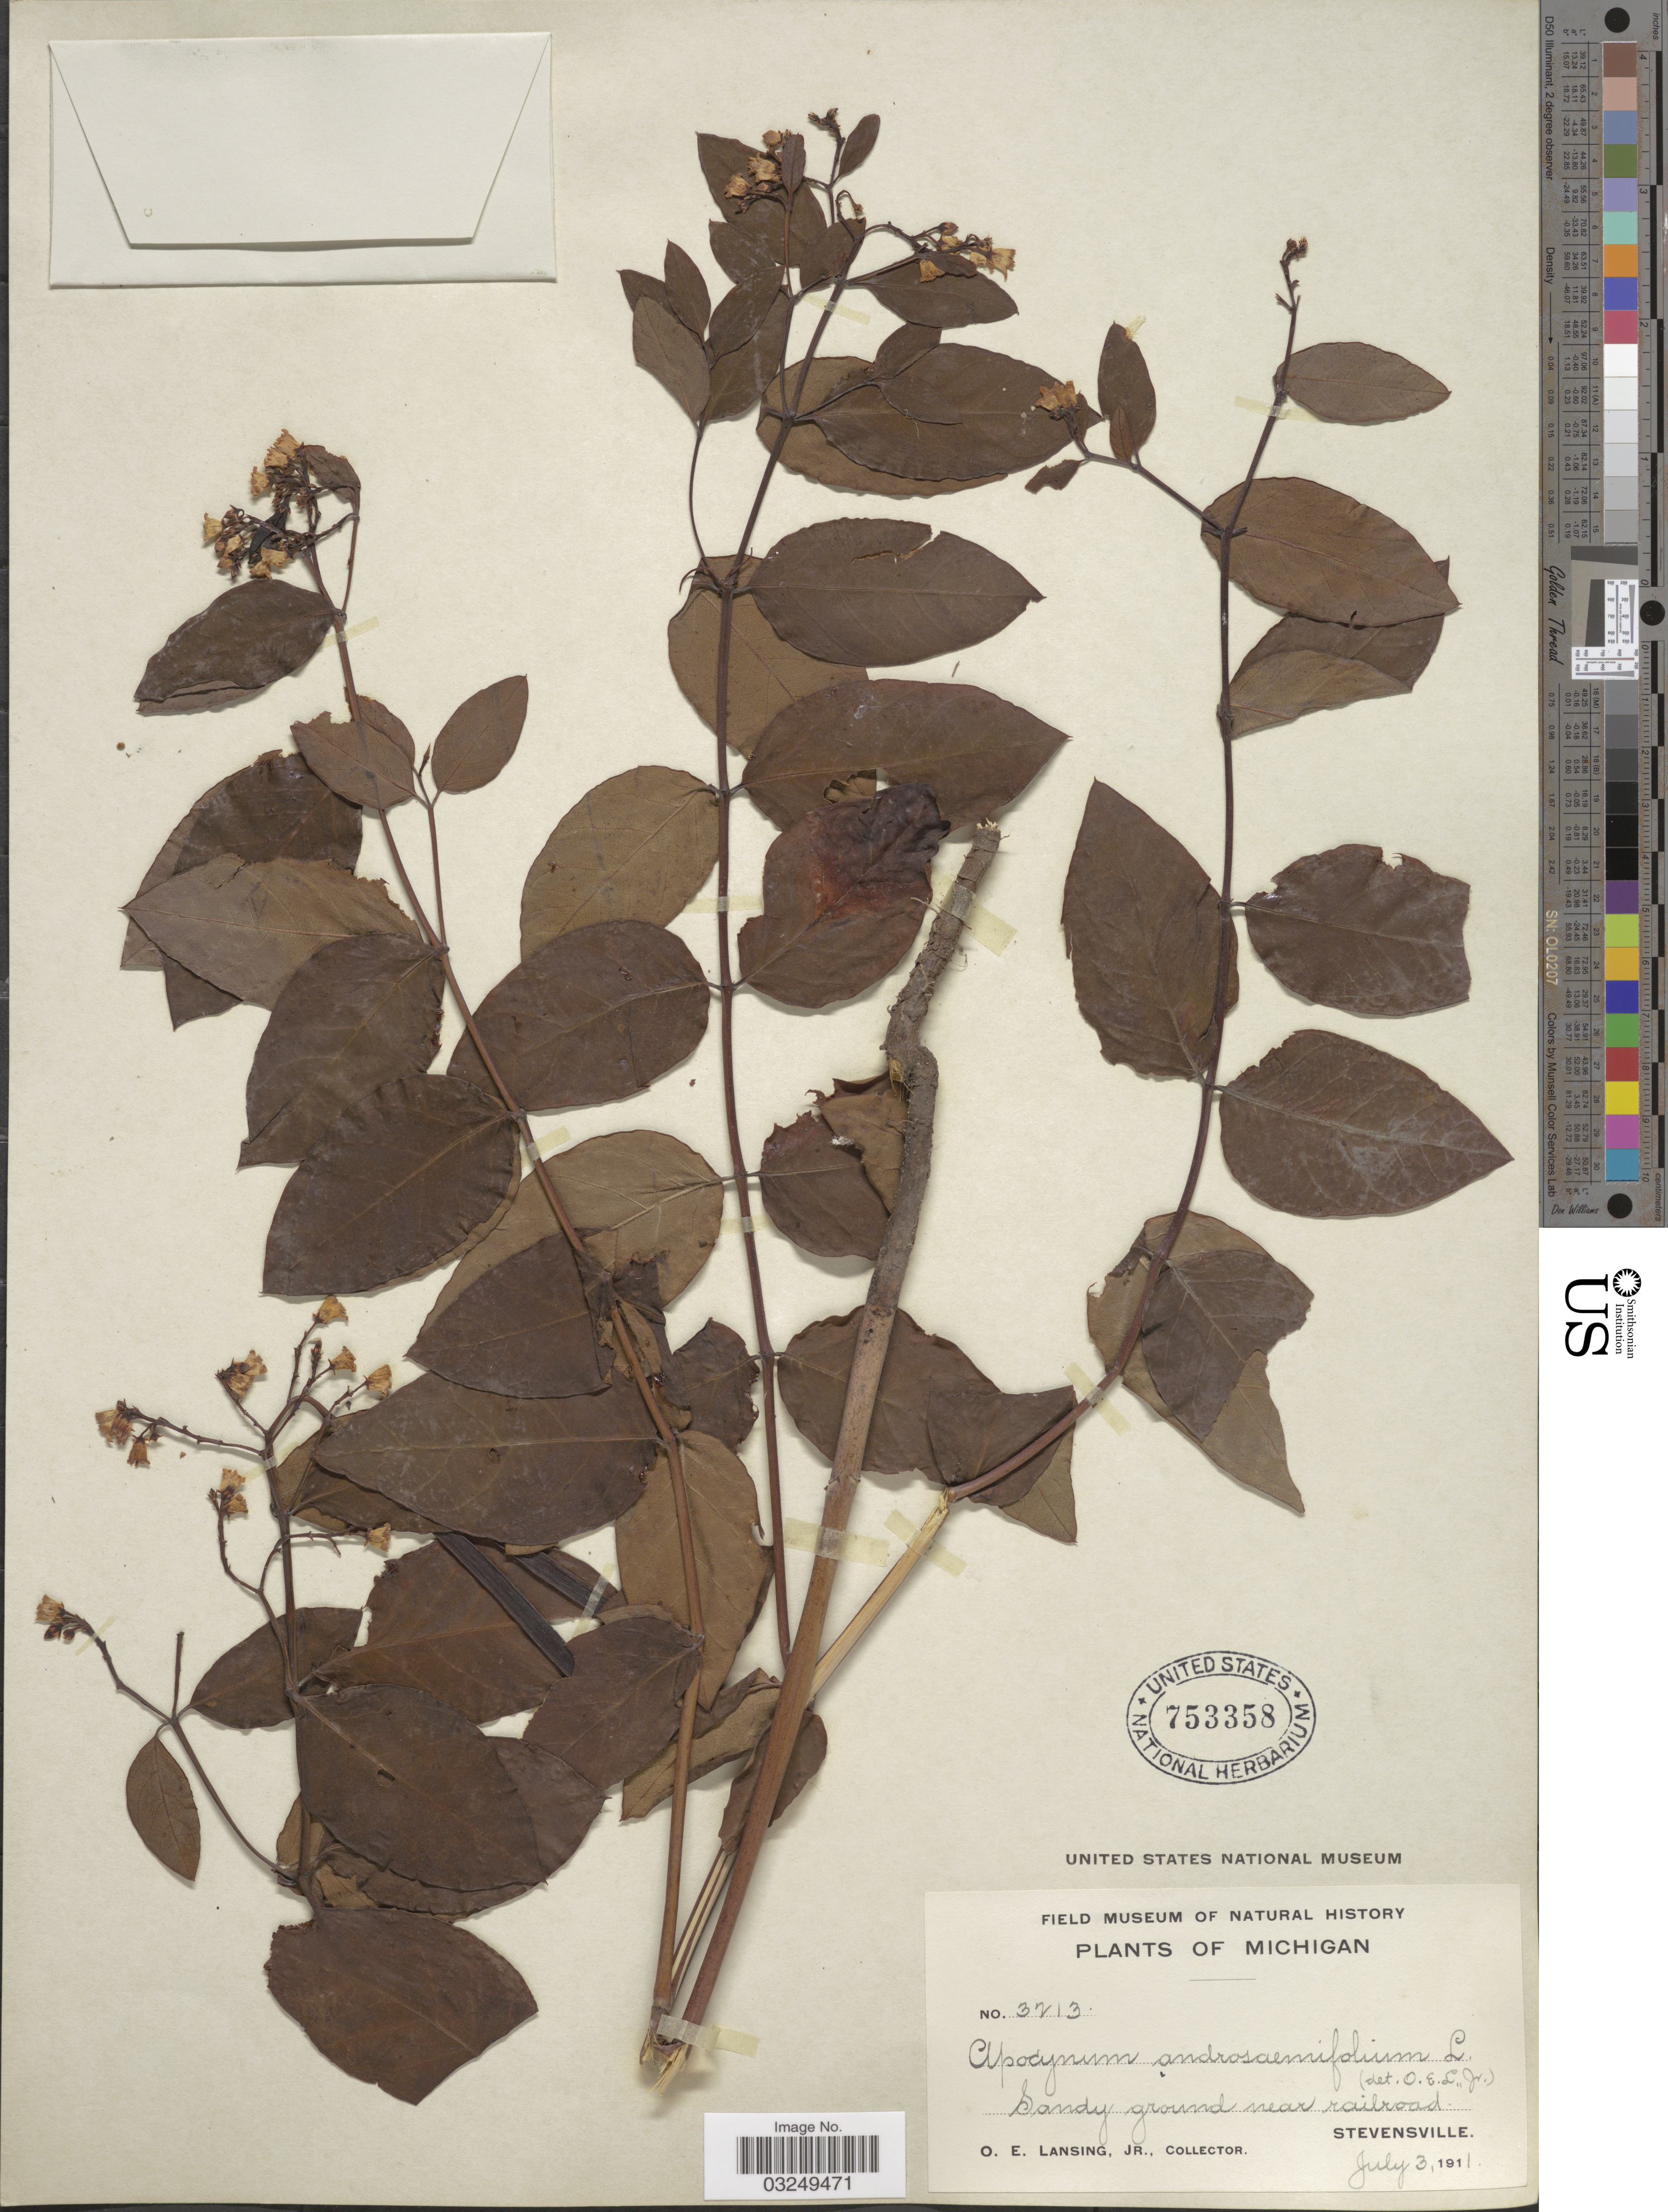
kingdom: Plantae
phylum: Tracheophyta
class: Magnoliopsida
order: Gentianales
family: Apocynaceae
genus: Apocynum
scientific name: Apocynum androsaemifolium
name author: L.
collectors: O. Lansing Jr.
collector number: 3213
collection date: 1911-07-03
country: United States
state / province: Michigan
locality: Sandy ground near railroad. Stevensville.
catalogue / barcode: US 753358